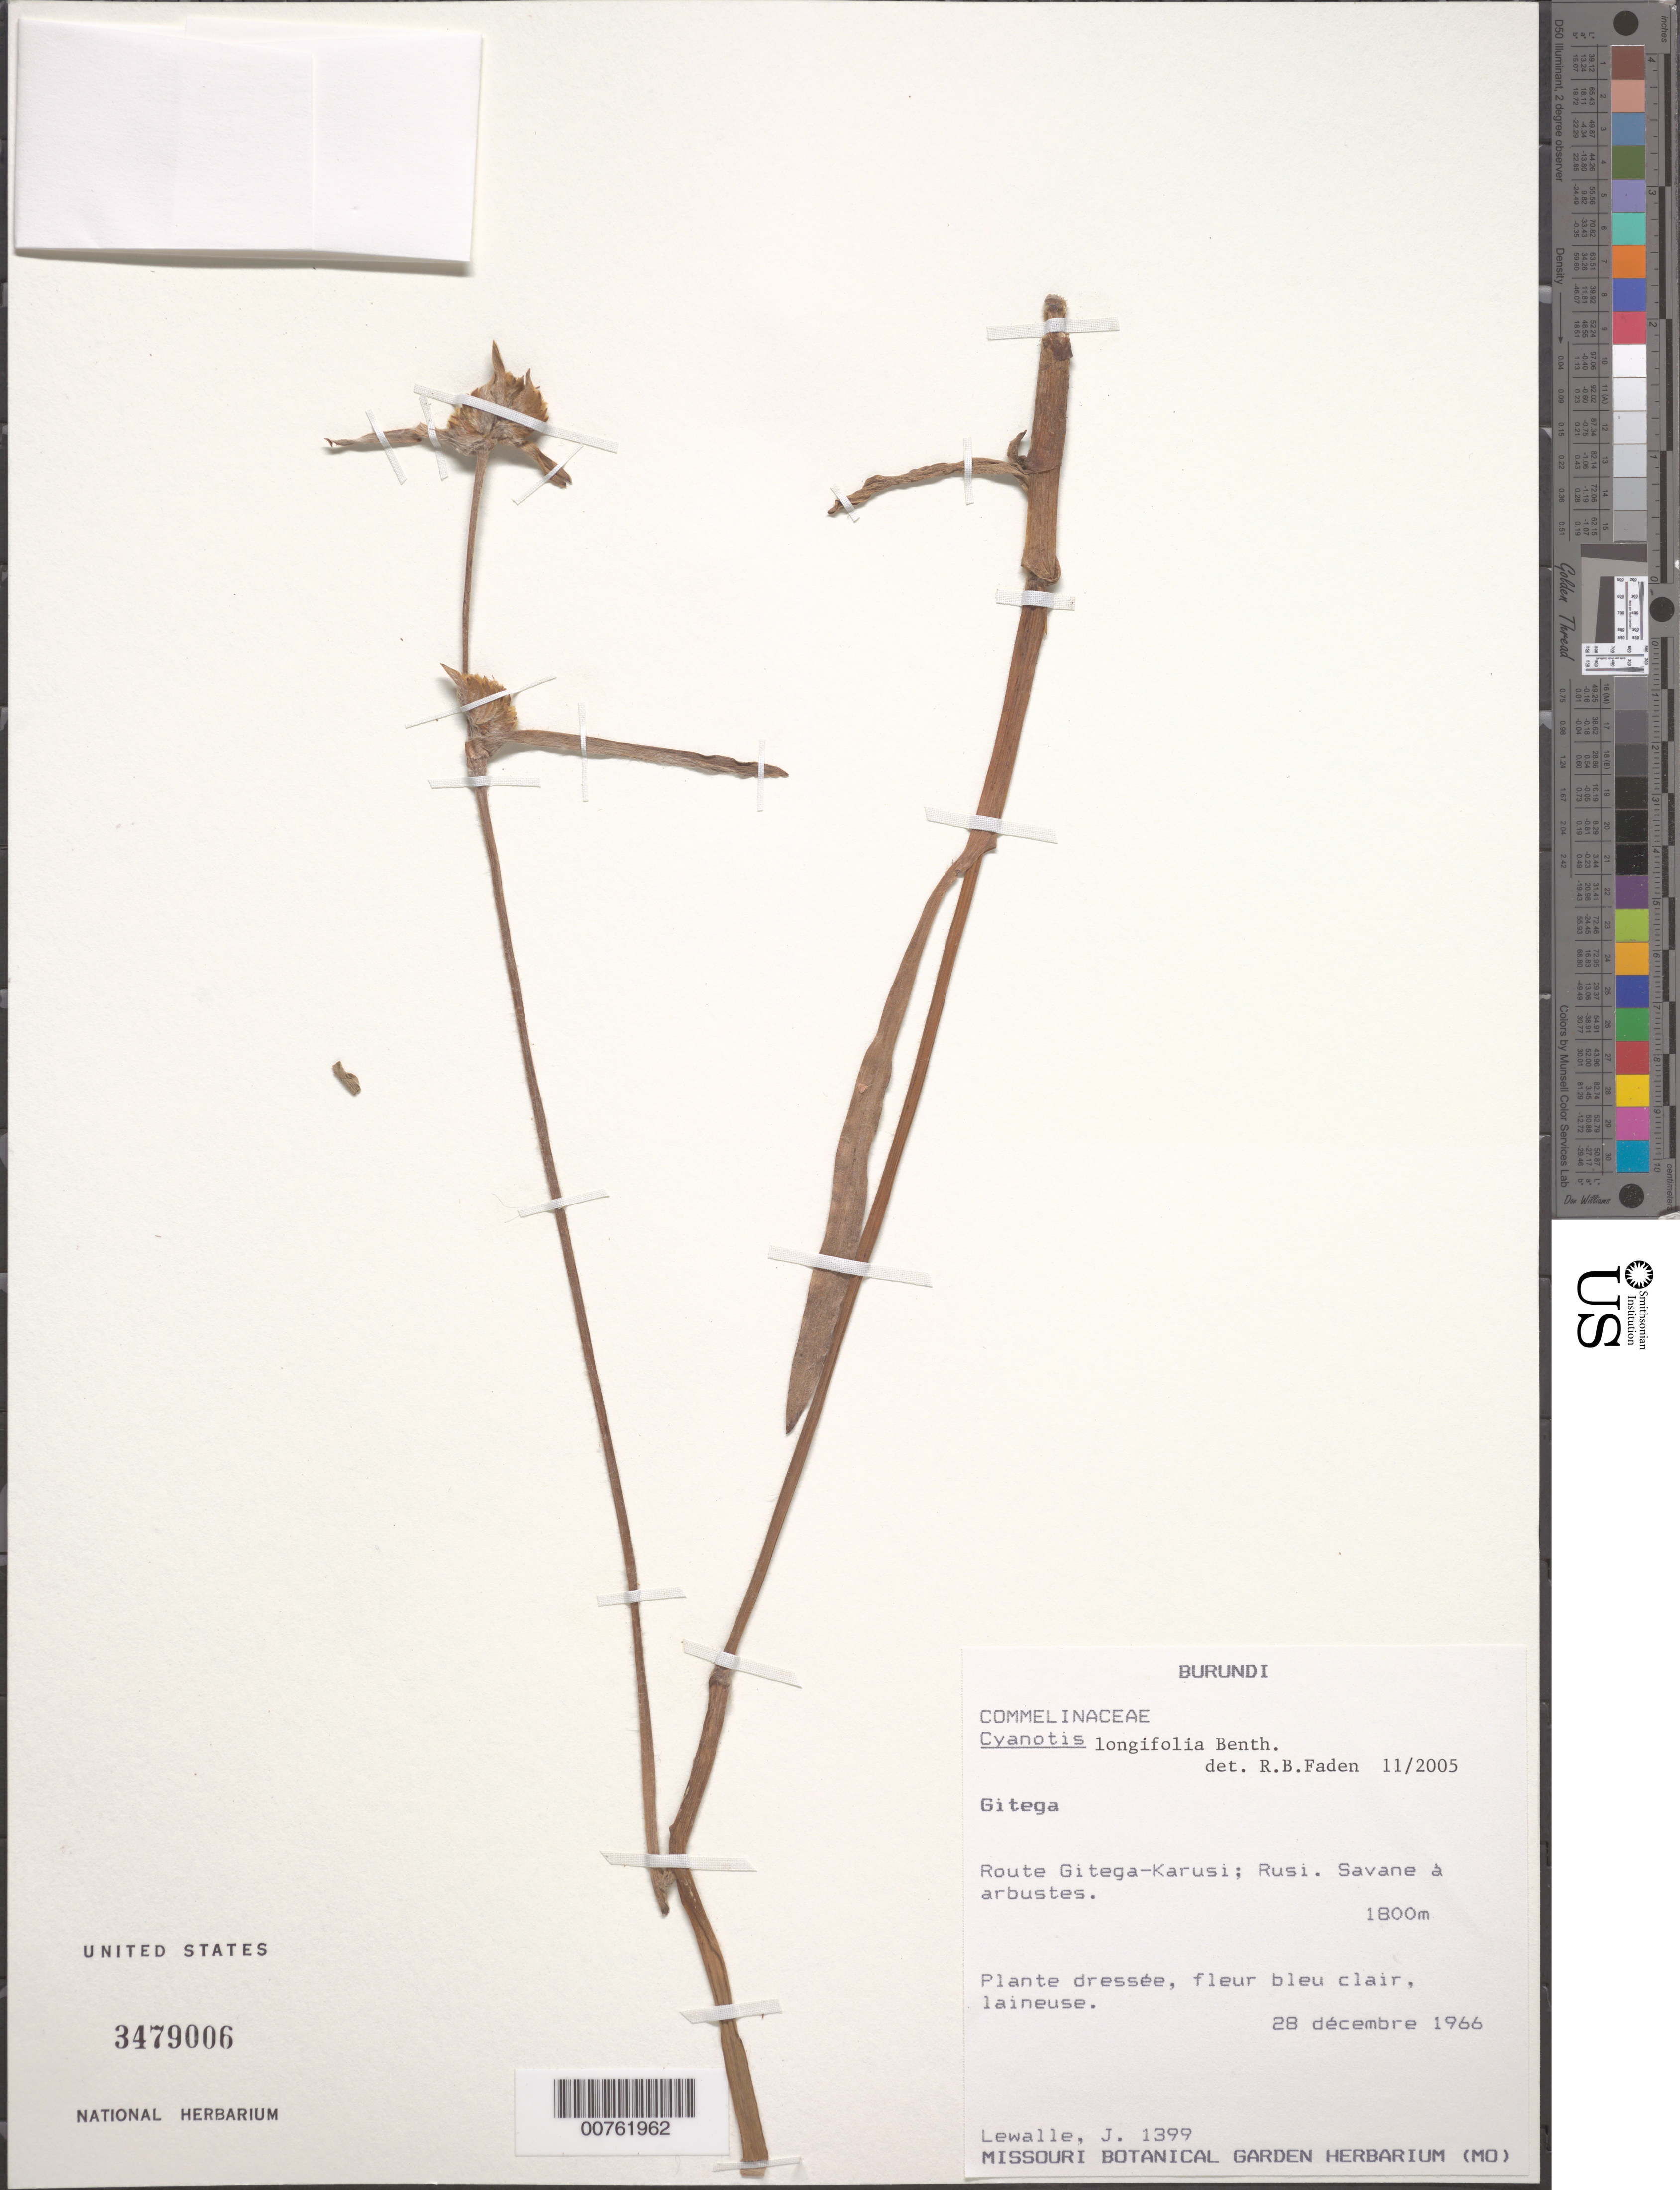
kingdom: Plantae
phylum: Tracheophyta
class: Liliopsida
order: Commelinales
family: Commelinaceae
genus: Cyanotis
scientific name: Cyanotis longifolia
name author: Benth.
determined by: Faden, Robert B., (US), Smithsonian Institution - National Museum of Natural History (UNITED STATES)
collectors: J. Lewalle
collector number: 1399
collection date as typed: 28 Dec 1966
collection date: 1966-12-28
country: Burundi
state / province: Gitega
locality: Route Gitega-Karusi; Rusi.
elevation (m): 1800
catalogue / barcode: US 3479006